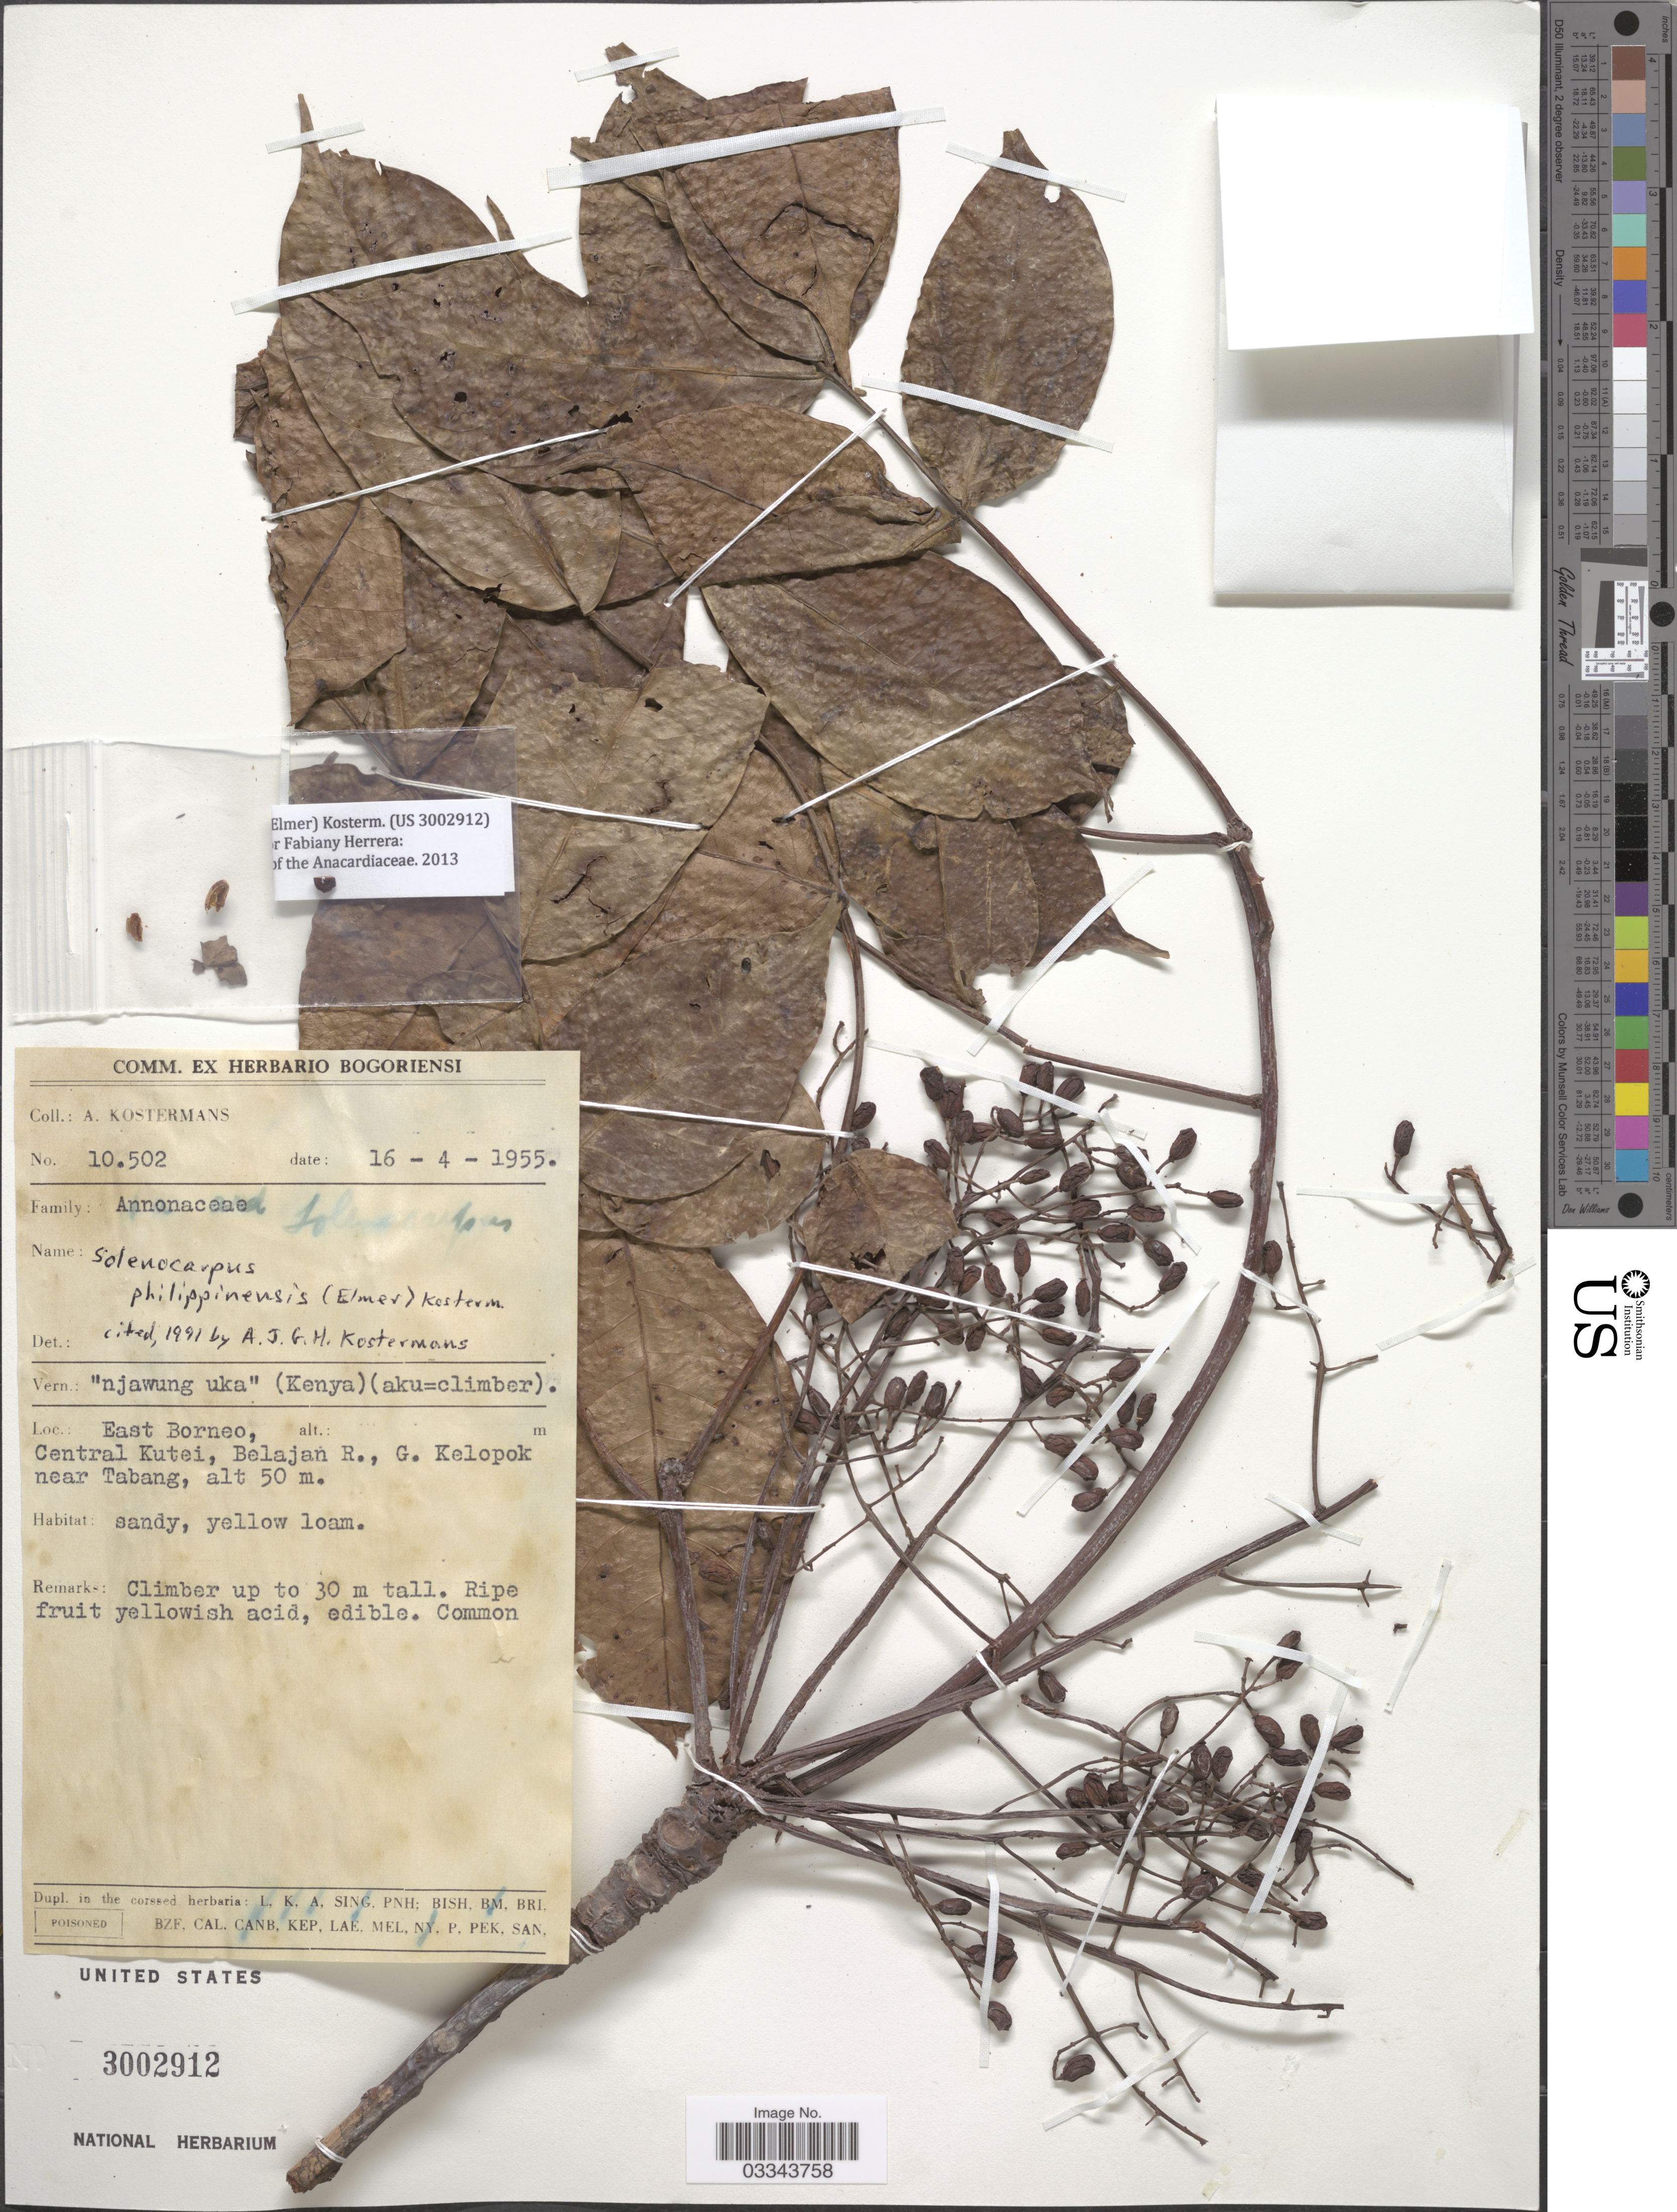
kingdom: Plantae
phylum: Tracheophyta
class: Magnoliopsida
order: Sapindales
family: Anacardiaceae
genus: Solenocarpus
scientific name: Solenocarpus philippinensis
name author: (Elmer) Kosterm.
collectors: A. J. G. Kostermans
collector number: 10502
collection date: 1955-04-16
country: Indonesia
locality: East Borneo, Central Kutei, Belajan R., G. Kelopok near Tabang.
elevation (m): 50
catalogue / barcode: US 3002912